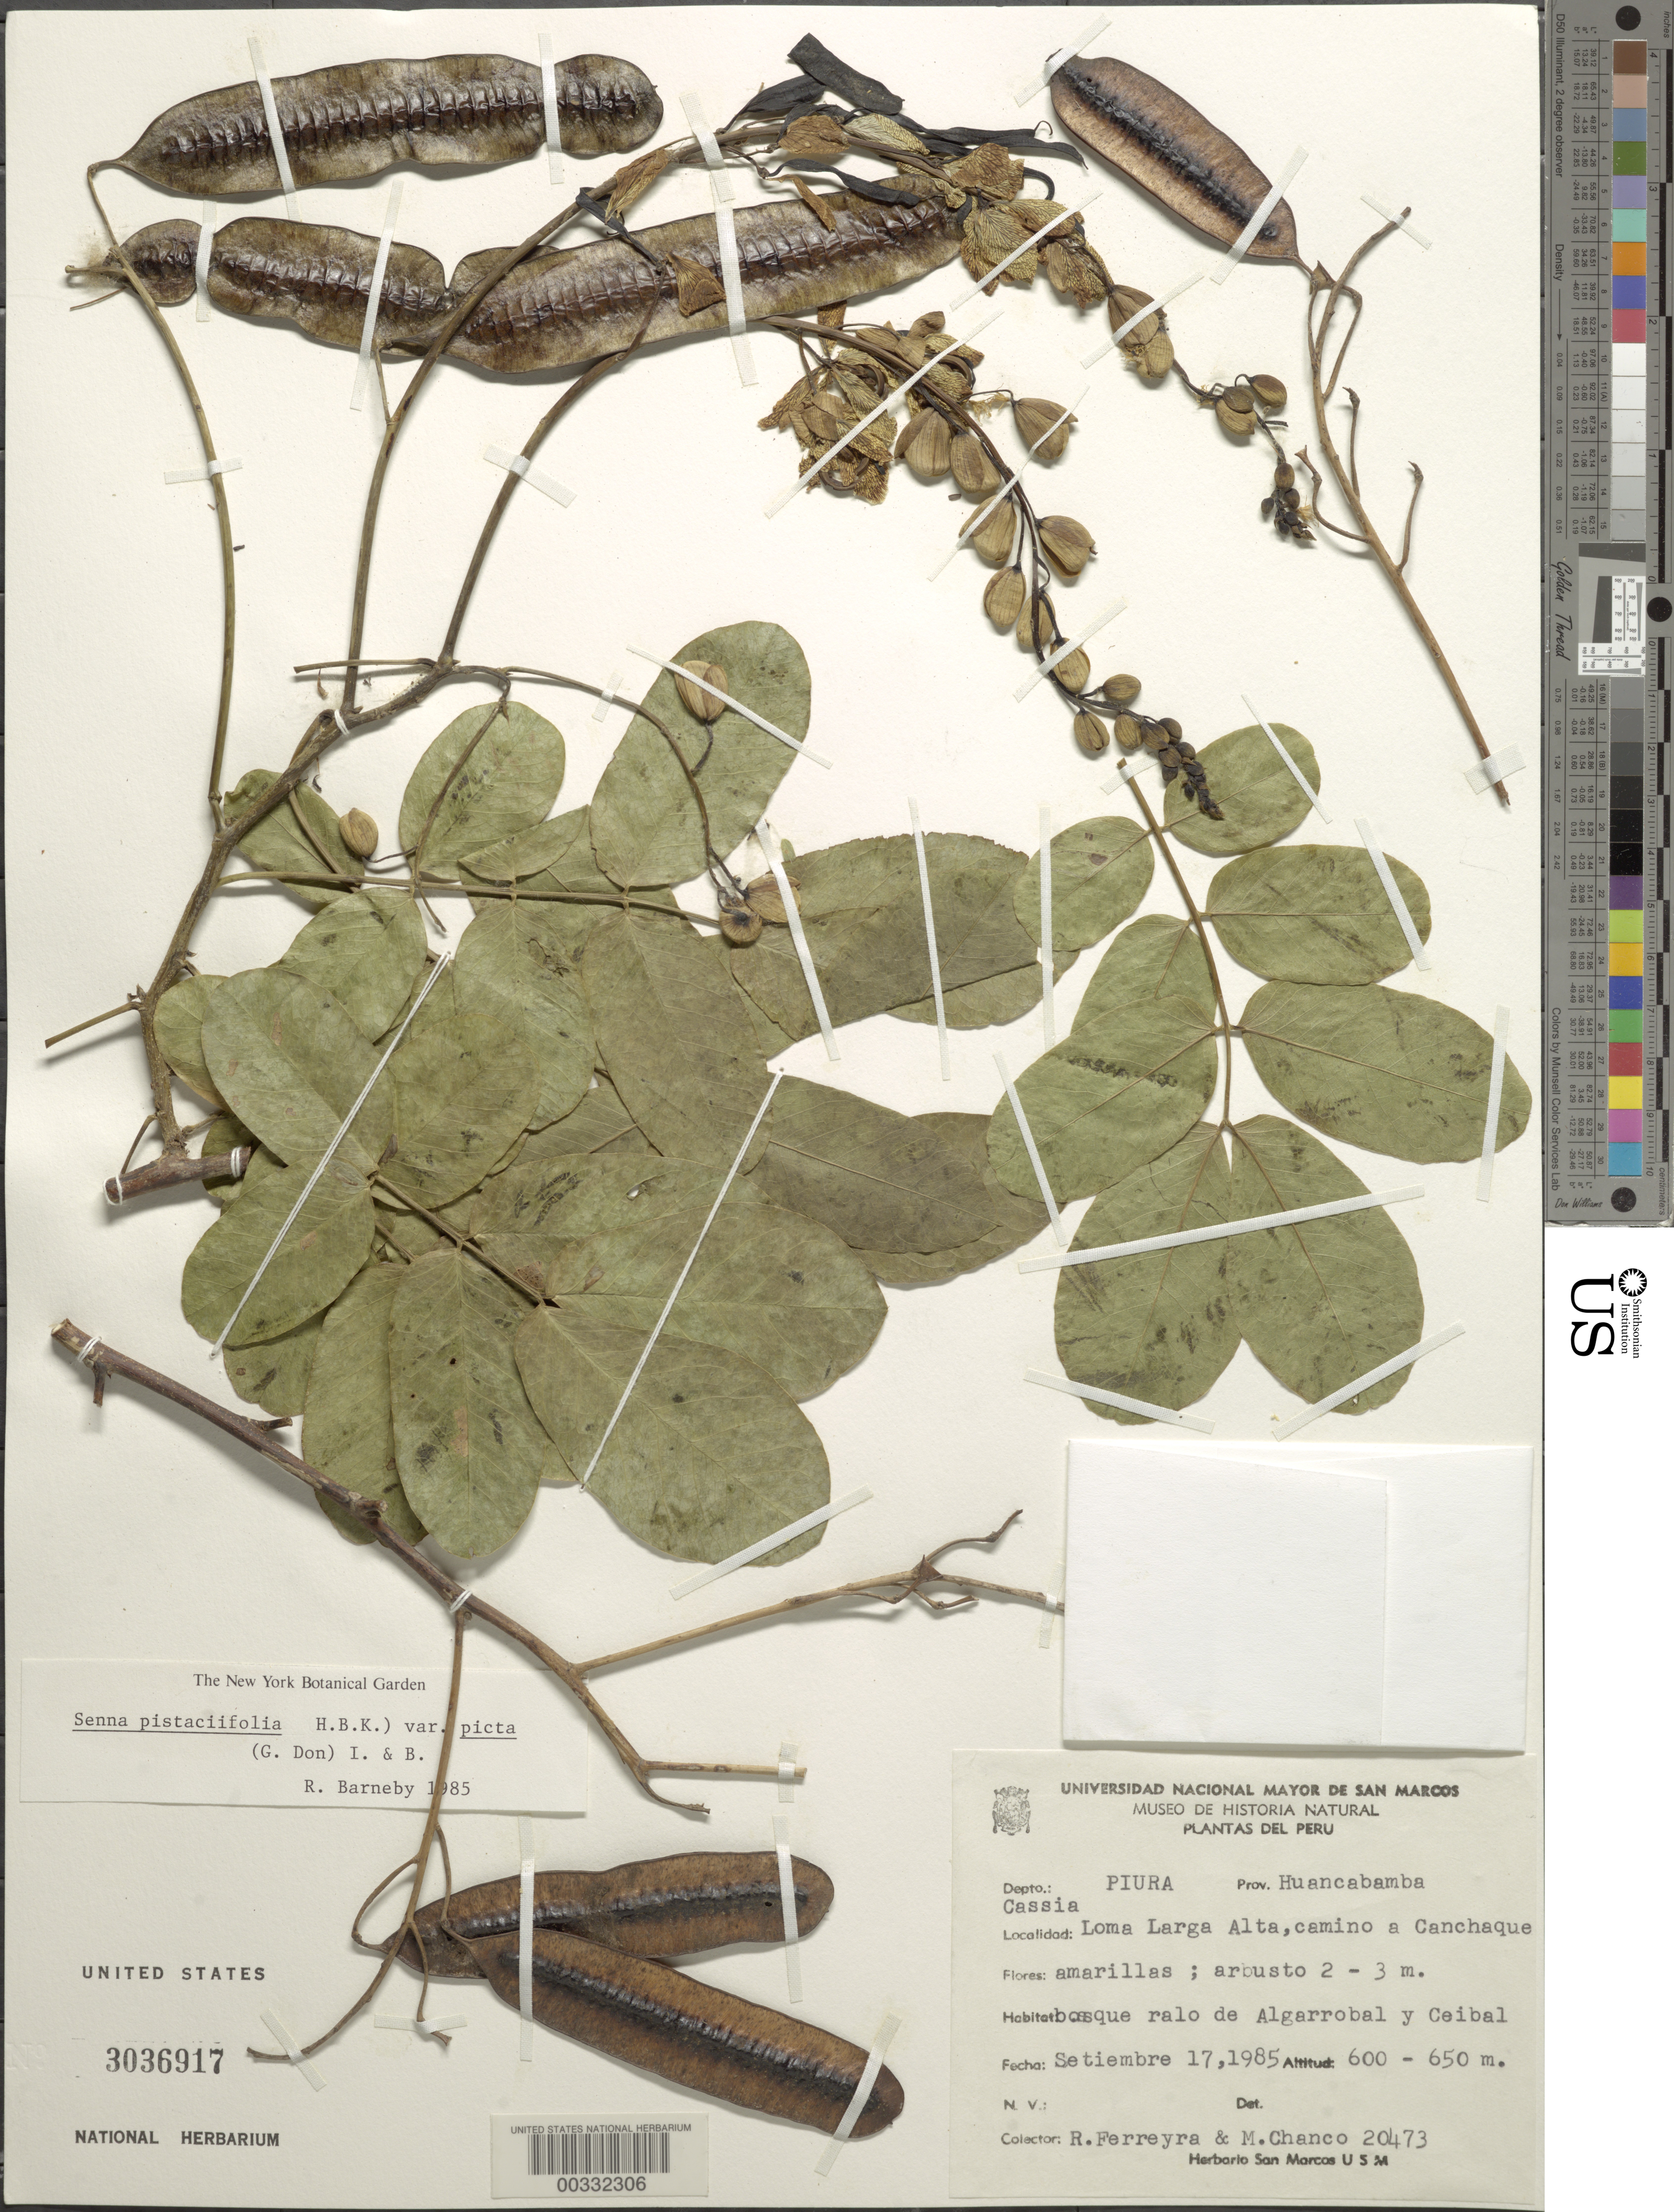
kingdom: Plantae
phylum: Tracheophyta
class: Magnoliopsida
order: Fabales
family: Fabaceae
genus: Senna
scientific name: Senna pistaciifolia var. picta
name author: (G. Don) H.S. Irwin & Barneby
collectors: R. A. Ferreyra & M. Chanco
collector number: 20473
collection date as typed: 17 Sep 1985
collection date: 1985-09-17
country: Peru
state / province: Piura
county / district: Huancabamba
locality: Loma larga alta, camino a canchaque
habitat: Bosque ralo de algarrobal y ceibal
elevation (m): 600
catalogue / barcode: US 3036917